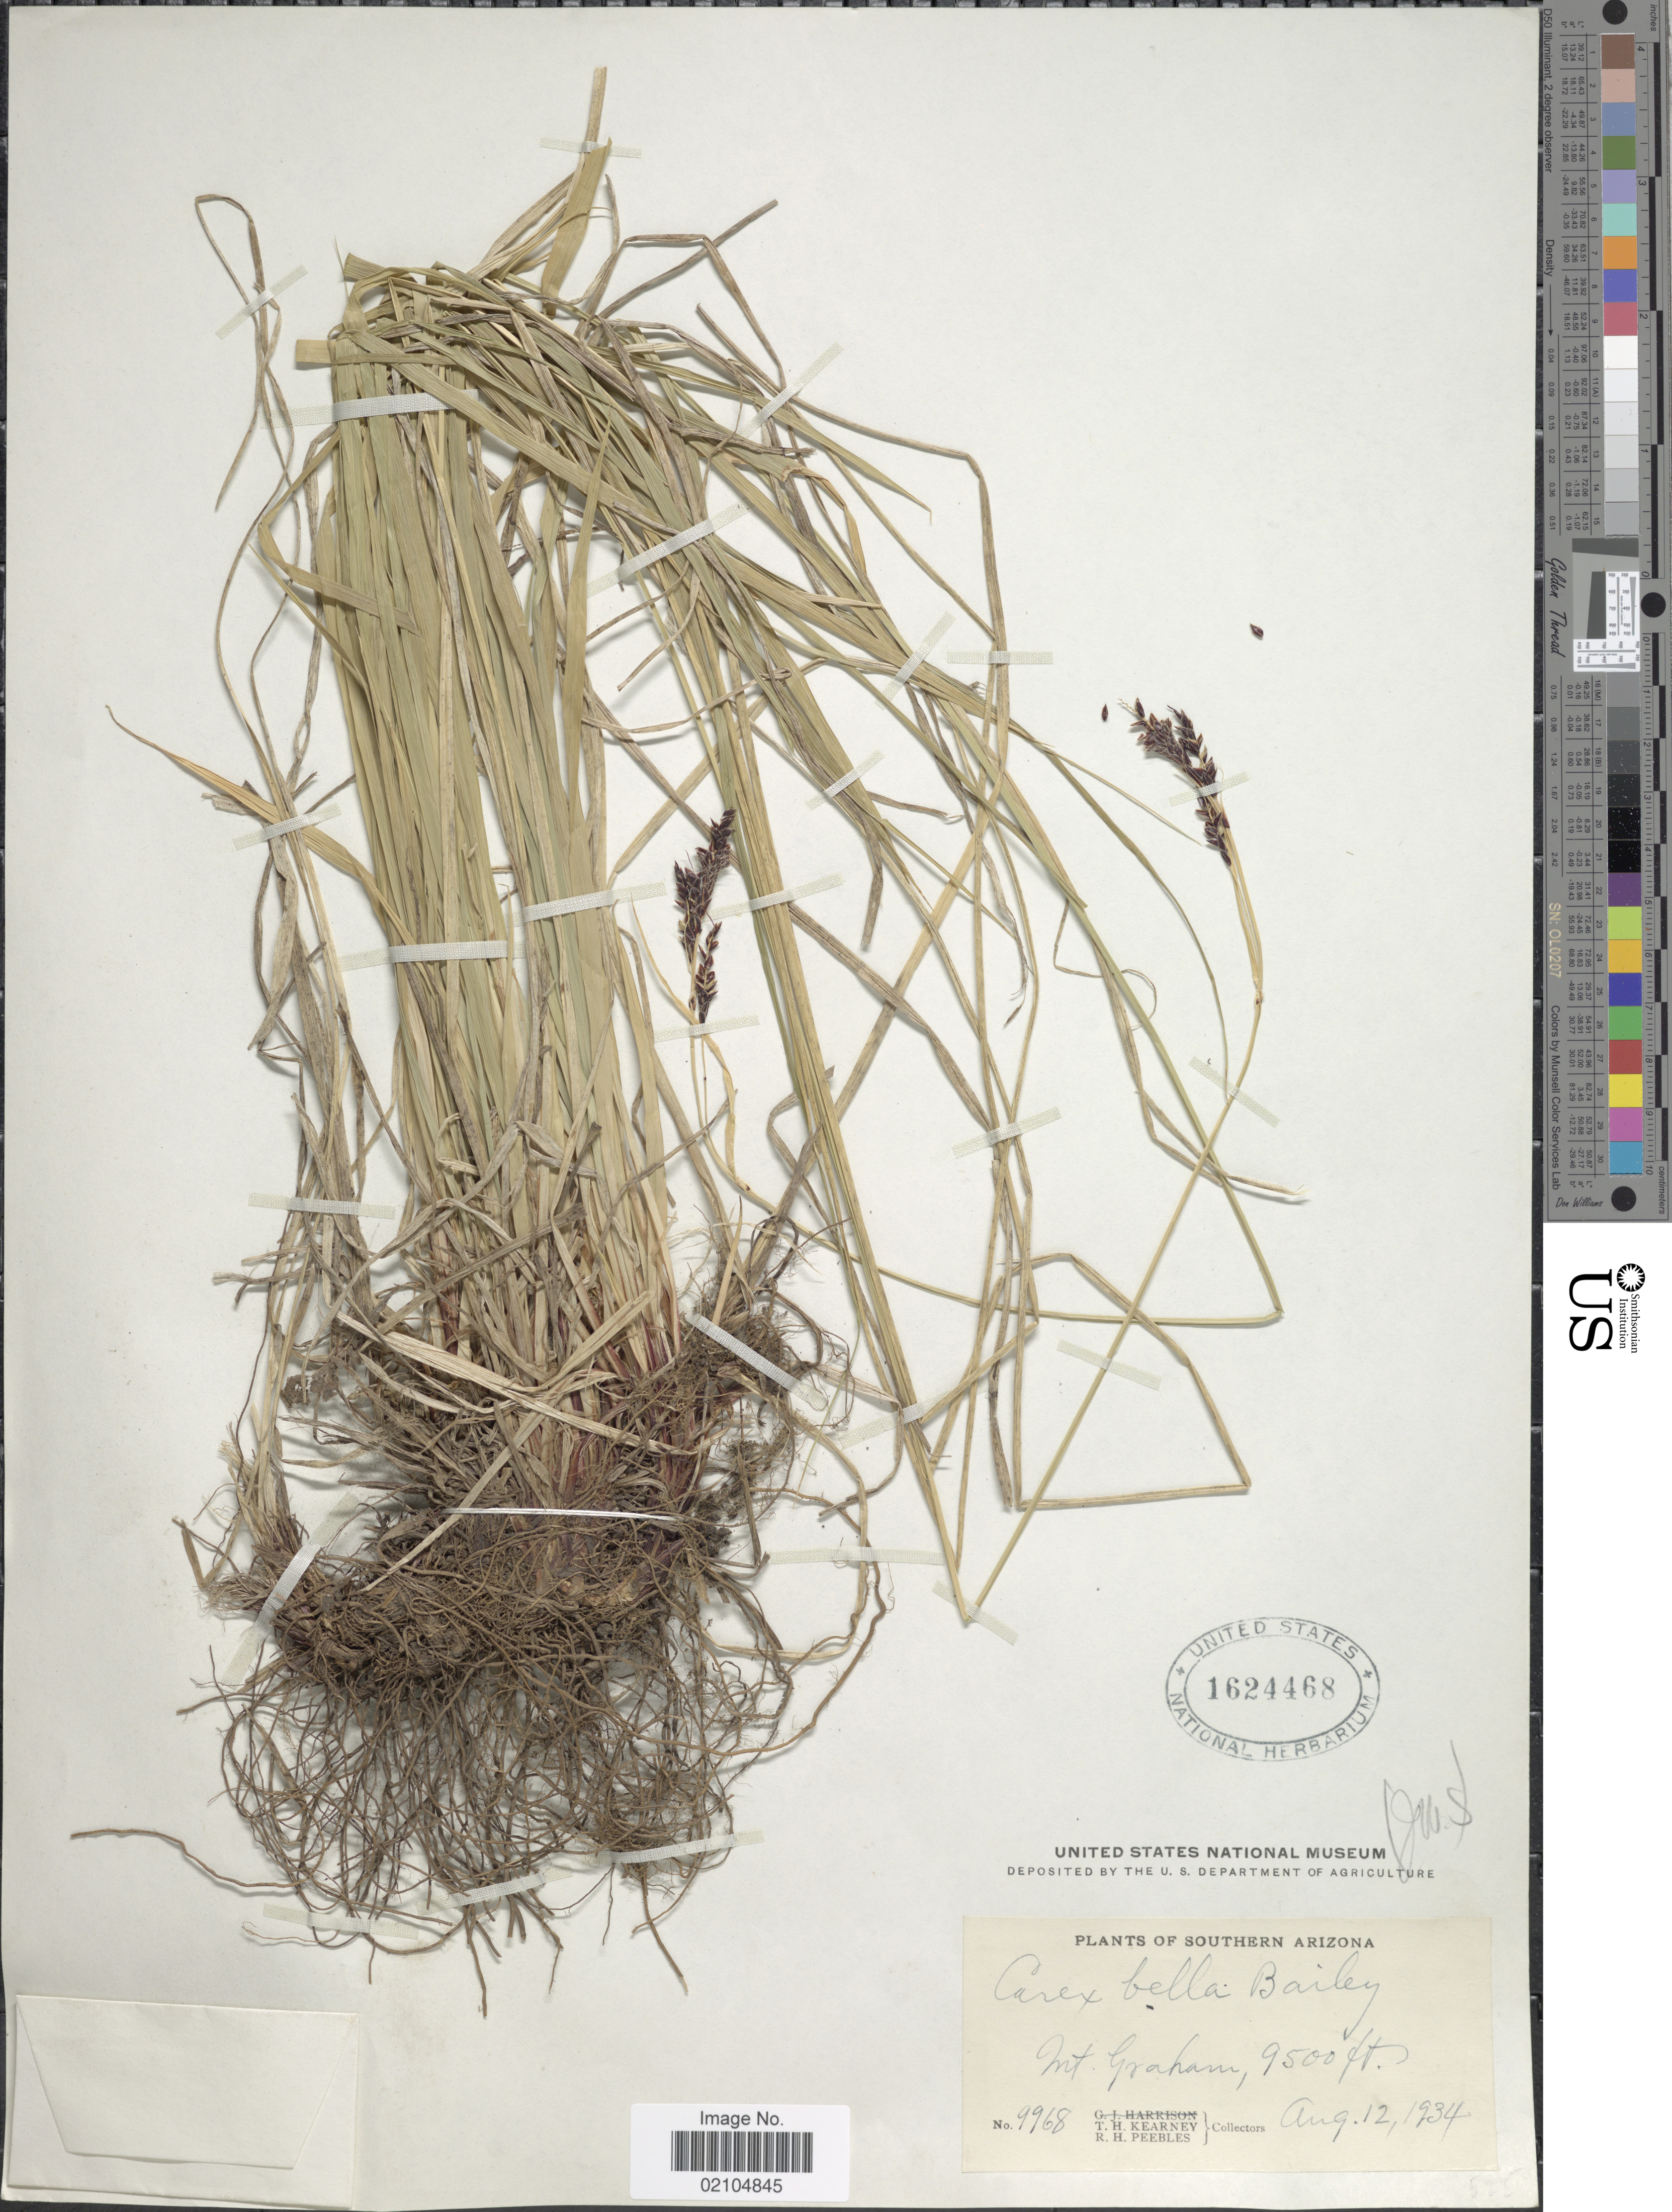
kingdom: Plantae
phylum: Tracheophyta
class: Liliopsida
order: Poales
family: Cyperaceae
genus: Carex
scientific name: Carex bella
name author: L.H. Bailey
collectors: T. H. Kearney & R. H. Peebles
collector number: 9968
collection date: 1934-08-12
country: United States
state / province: Arizona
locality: Southern Arizona, Mt. Graham.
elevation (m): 2896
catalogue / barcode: US 1624468